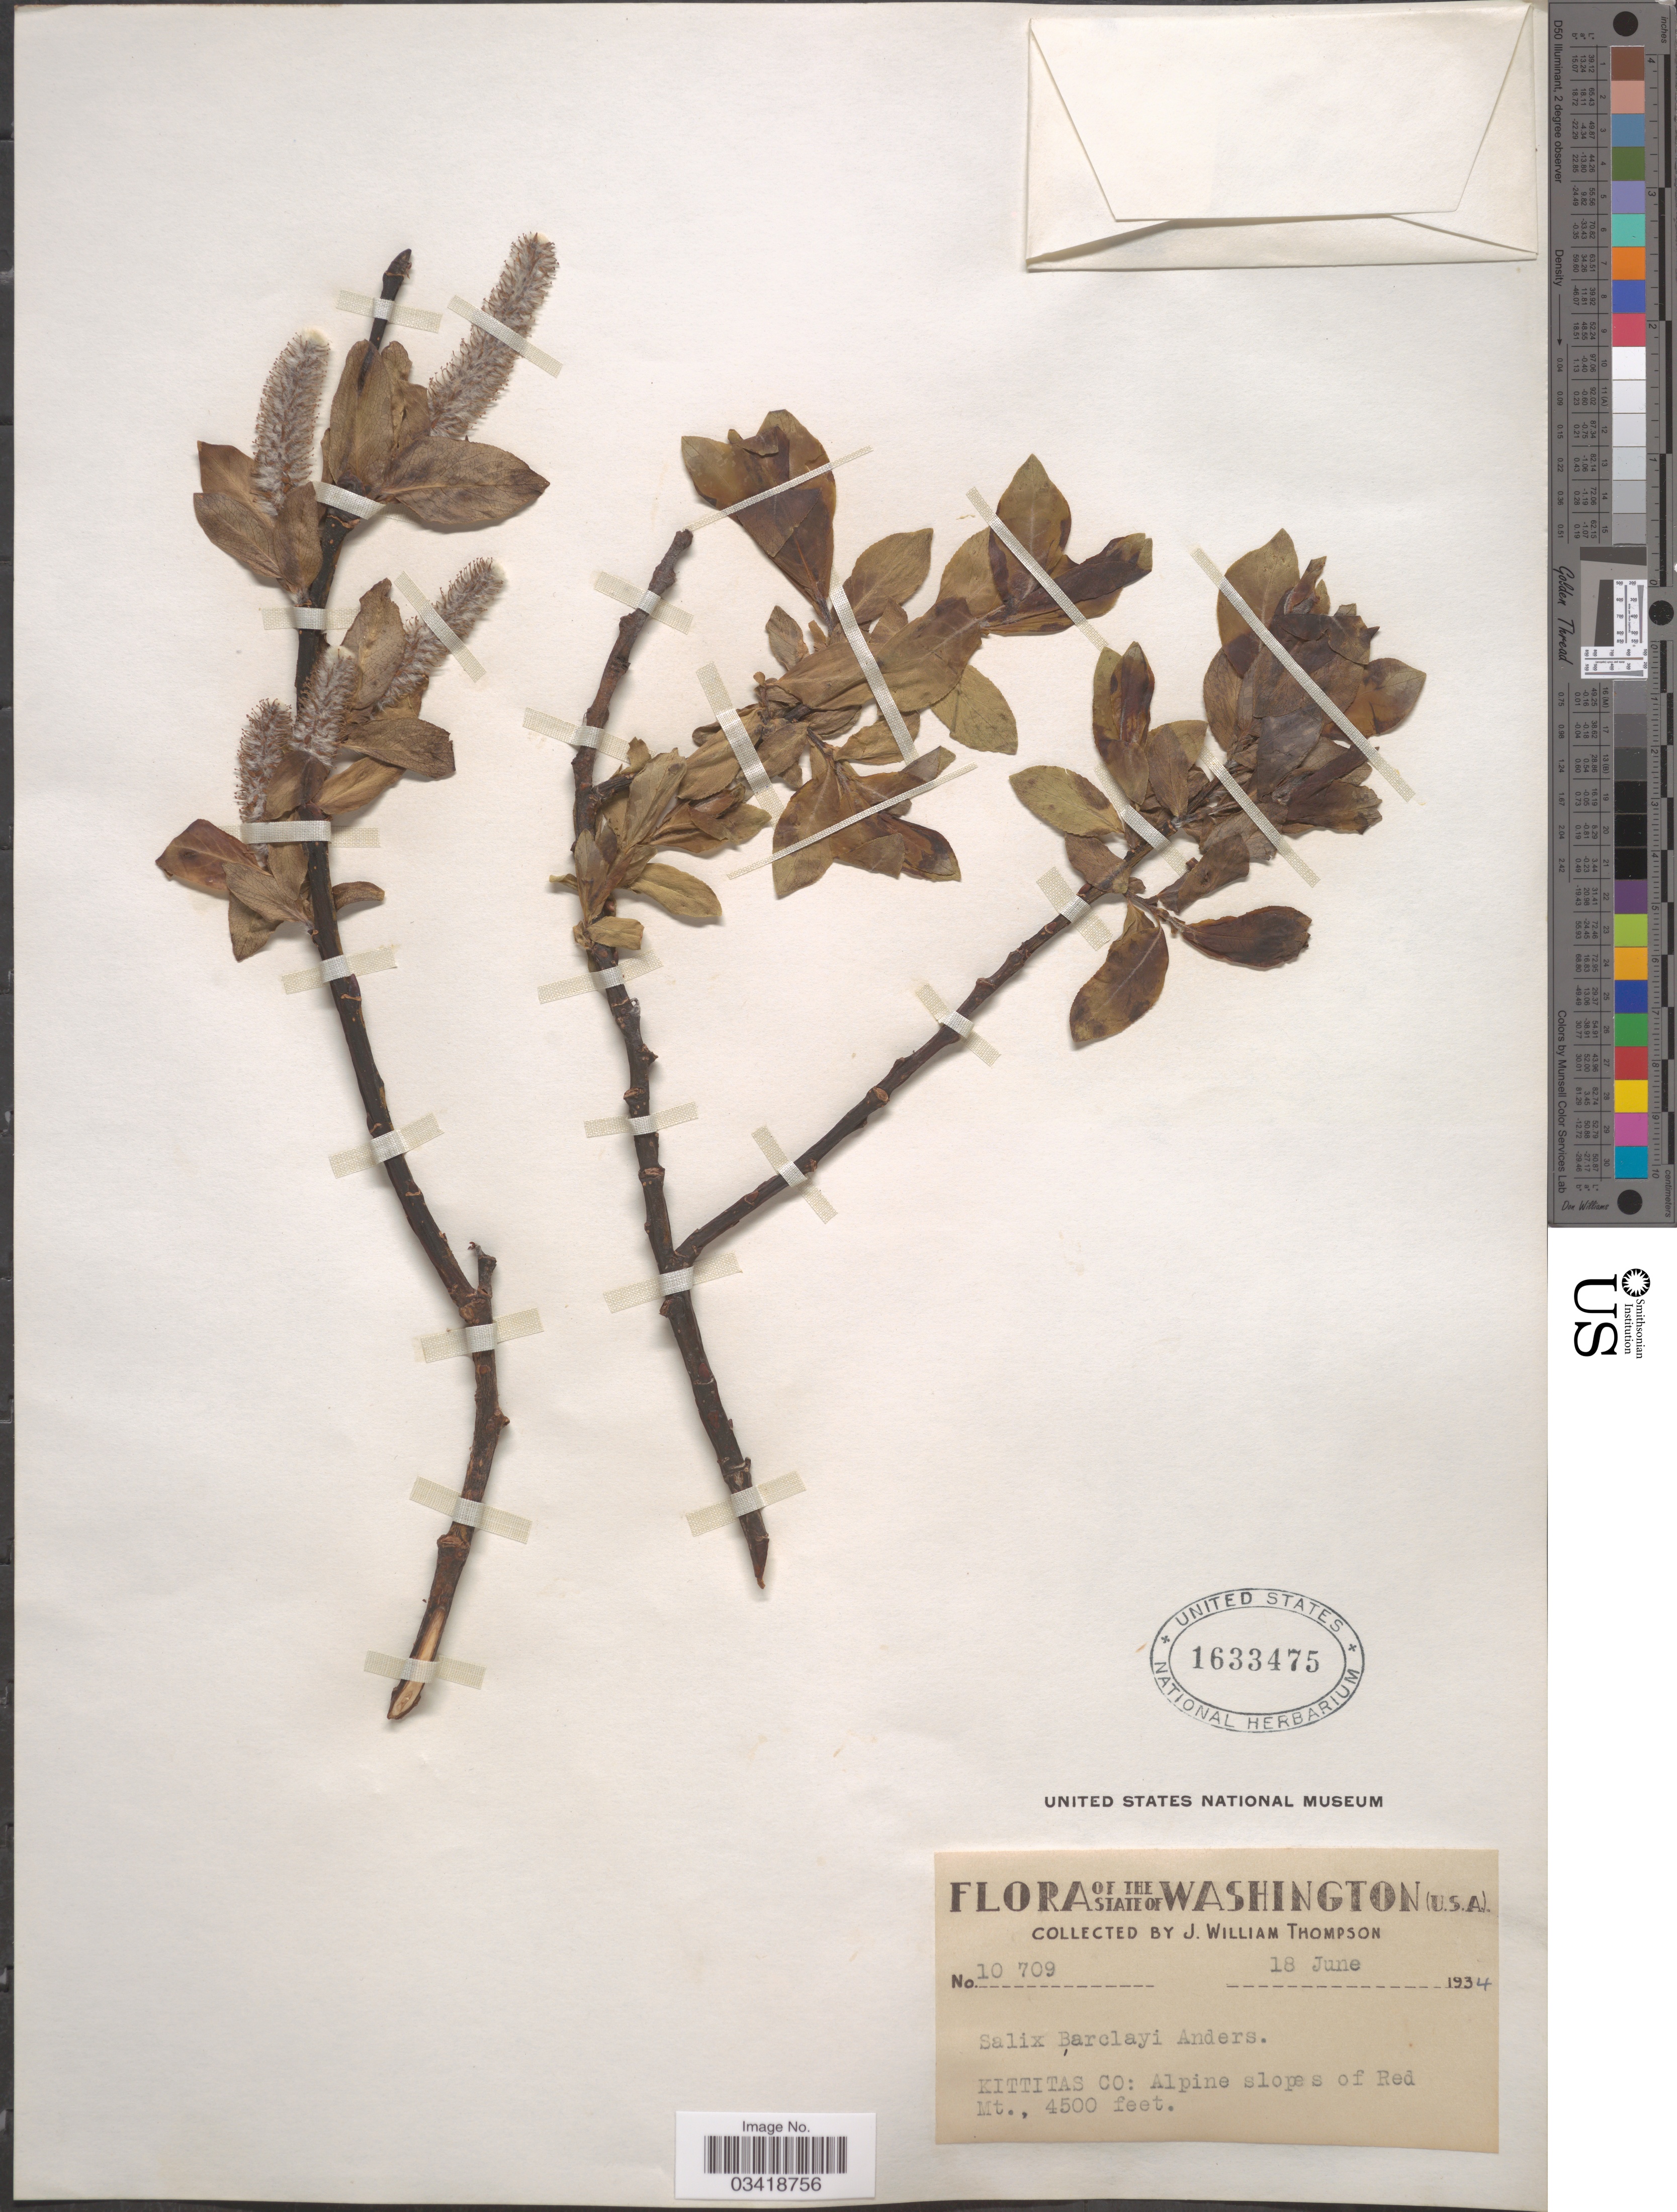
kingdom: Plantae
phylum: Tracheophyta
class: Magnoliopsida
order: Malpighiales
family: Salicaceae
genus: Salix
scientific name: Salix barclayi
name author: Andersson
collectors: J. W. Thompson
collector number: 10709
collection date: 1934-06-18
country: United States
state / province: Washington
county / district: Kittitas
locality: Kittitas Co: Alpine slopes of Red Mt.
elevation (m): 1372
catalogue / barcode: US 1633475